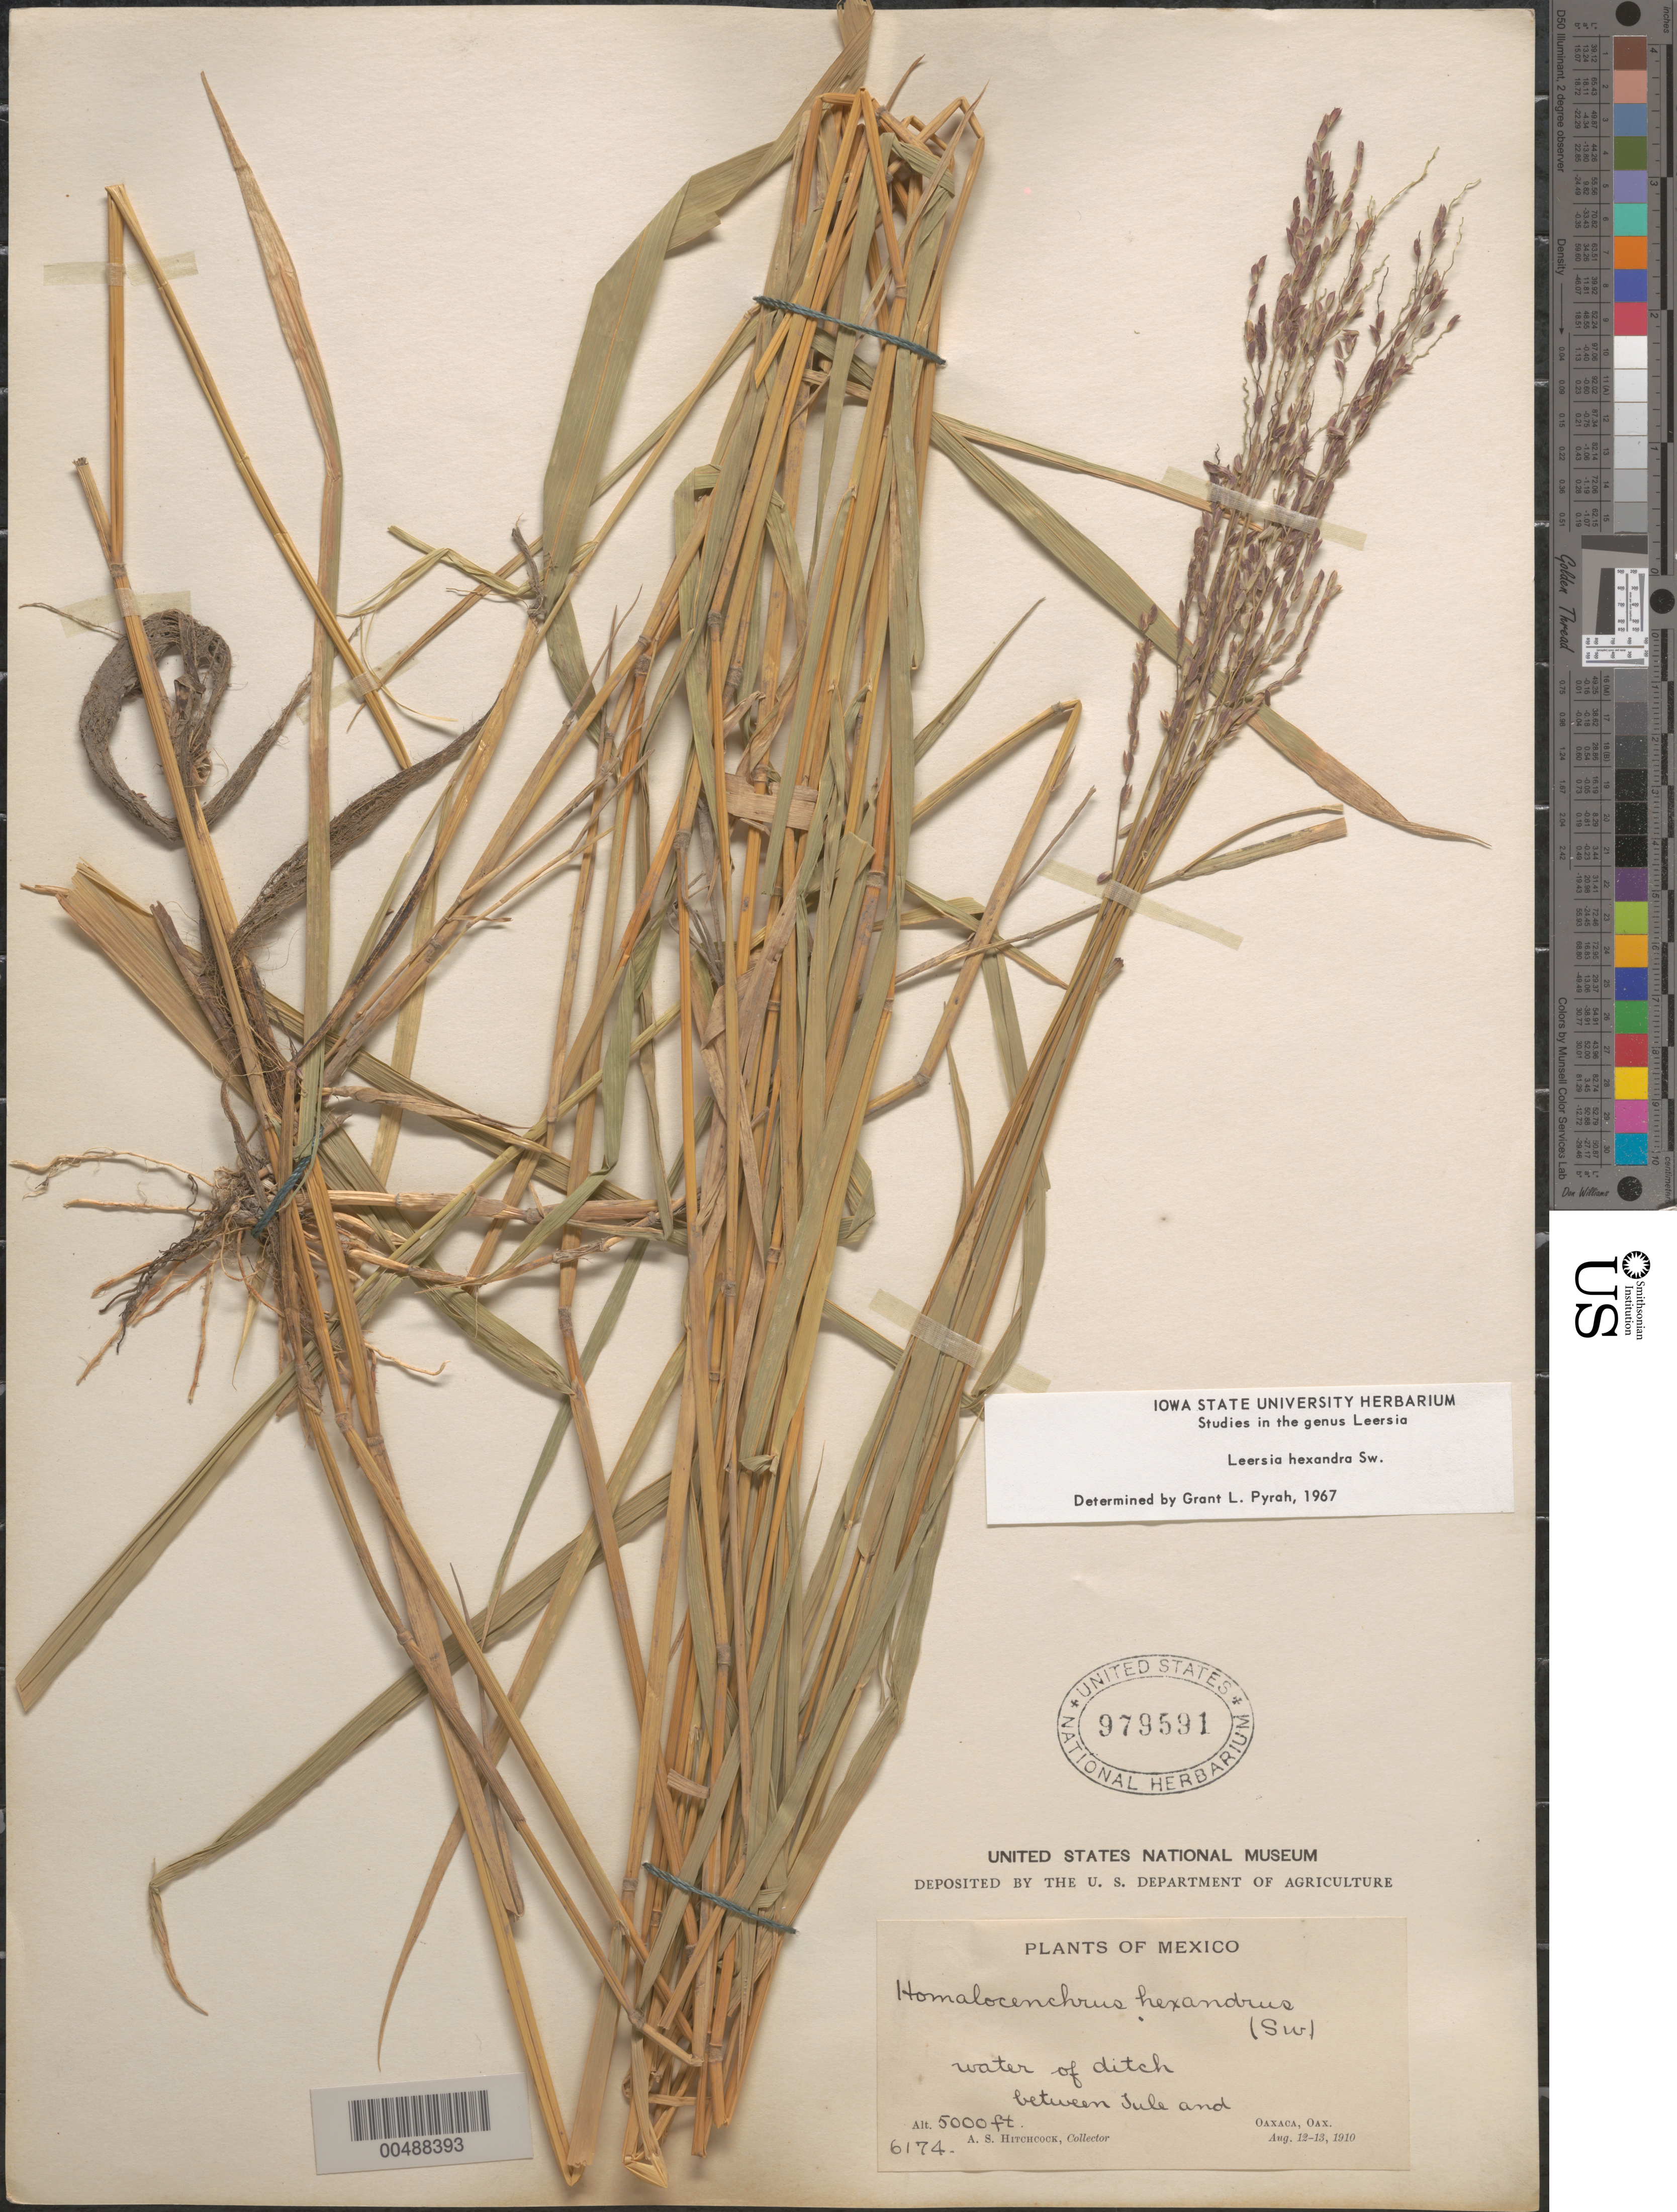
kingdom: Plantae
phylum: Tracheophyta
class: Liliopsida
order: Poales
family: Poaceae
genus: Leersia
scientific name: Leersia hexandra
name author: Sw.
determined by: Pyrah, G. L.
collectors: A. S. Hitchcock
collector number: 6174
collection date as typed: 12 Aug 1910 to 13 Aug 1910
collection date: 1910-08-12/1910-08-13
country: Mexico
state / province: Oaxaca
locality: Between Tule & Oaxaca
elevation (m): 1524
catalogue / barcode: US 979591